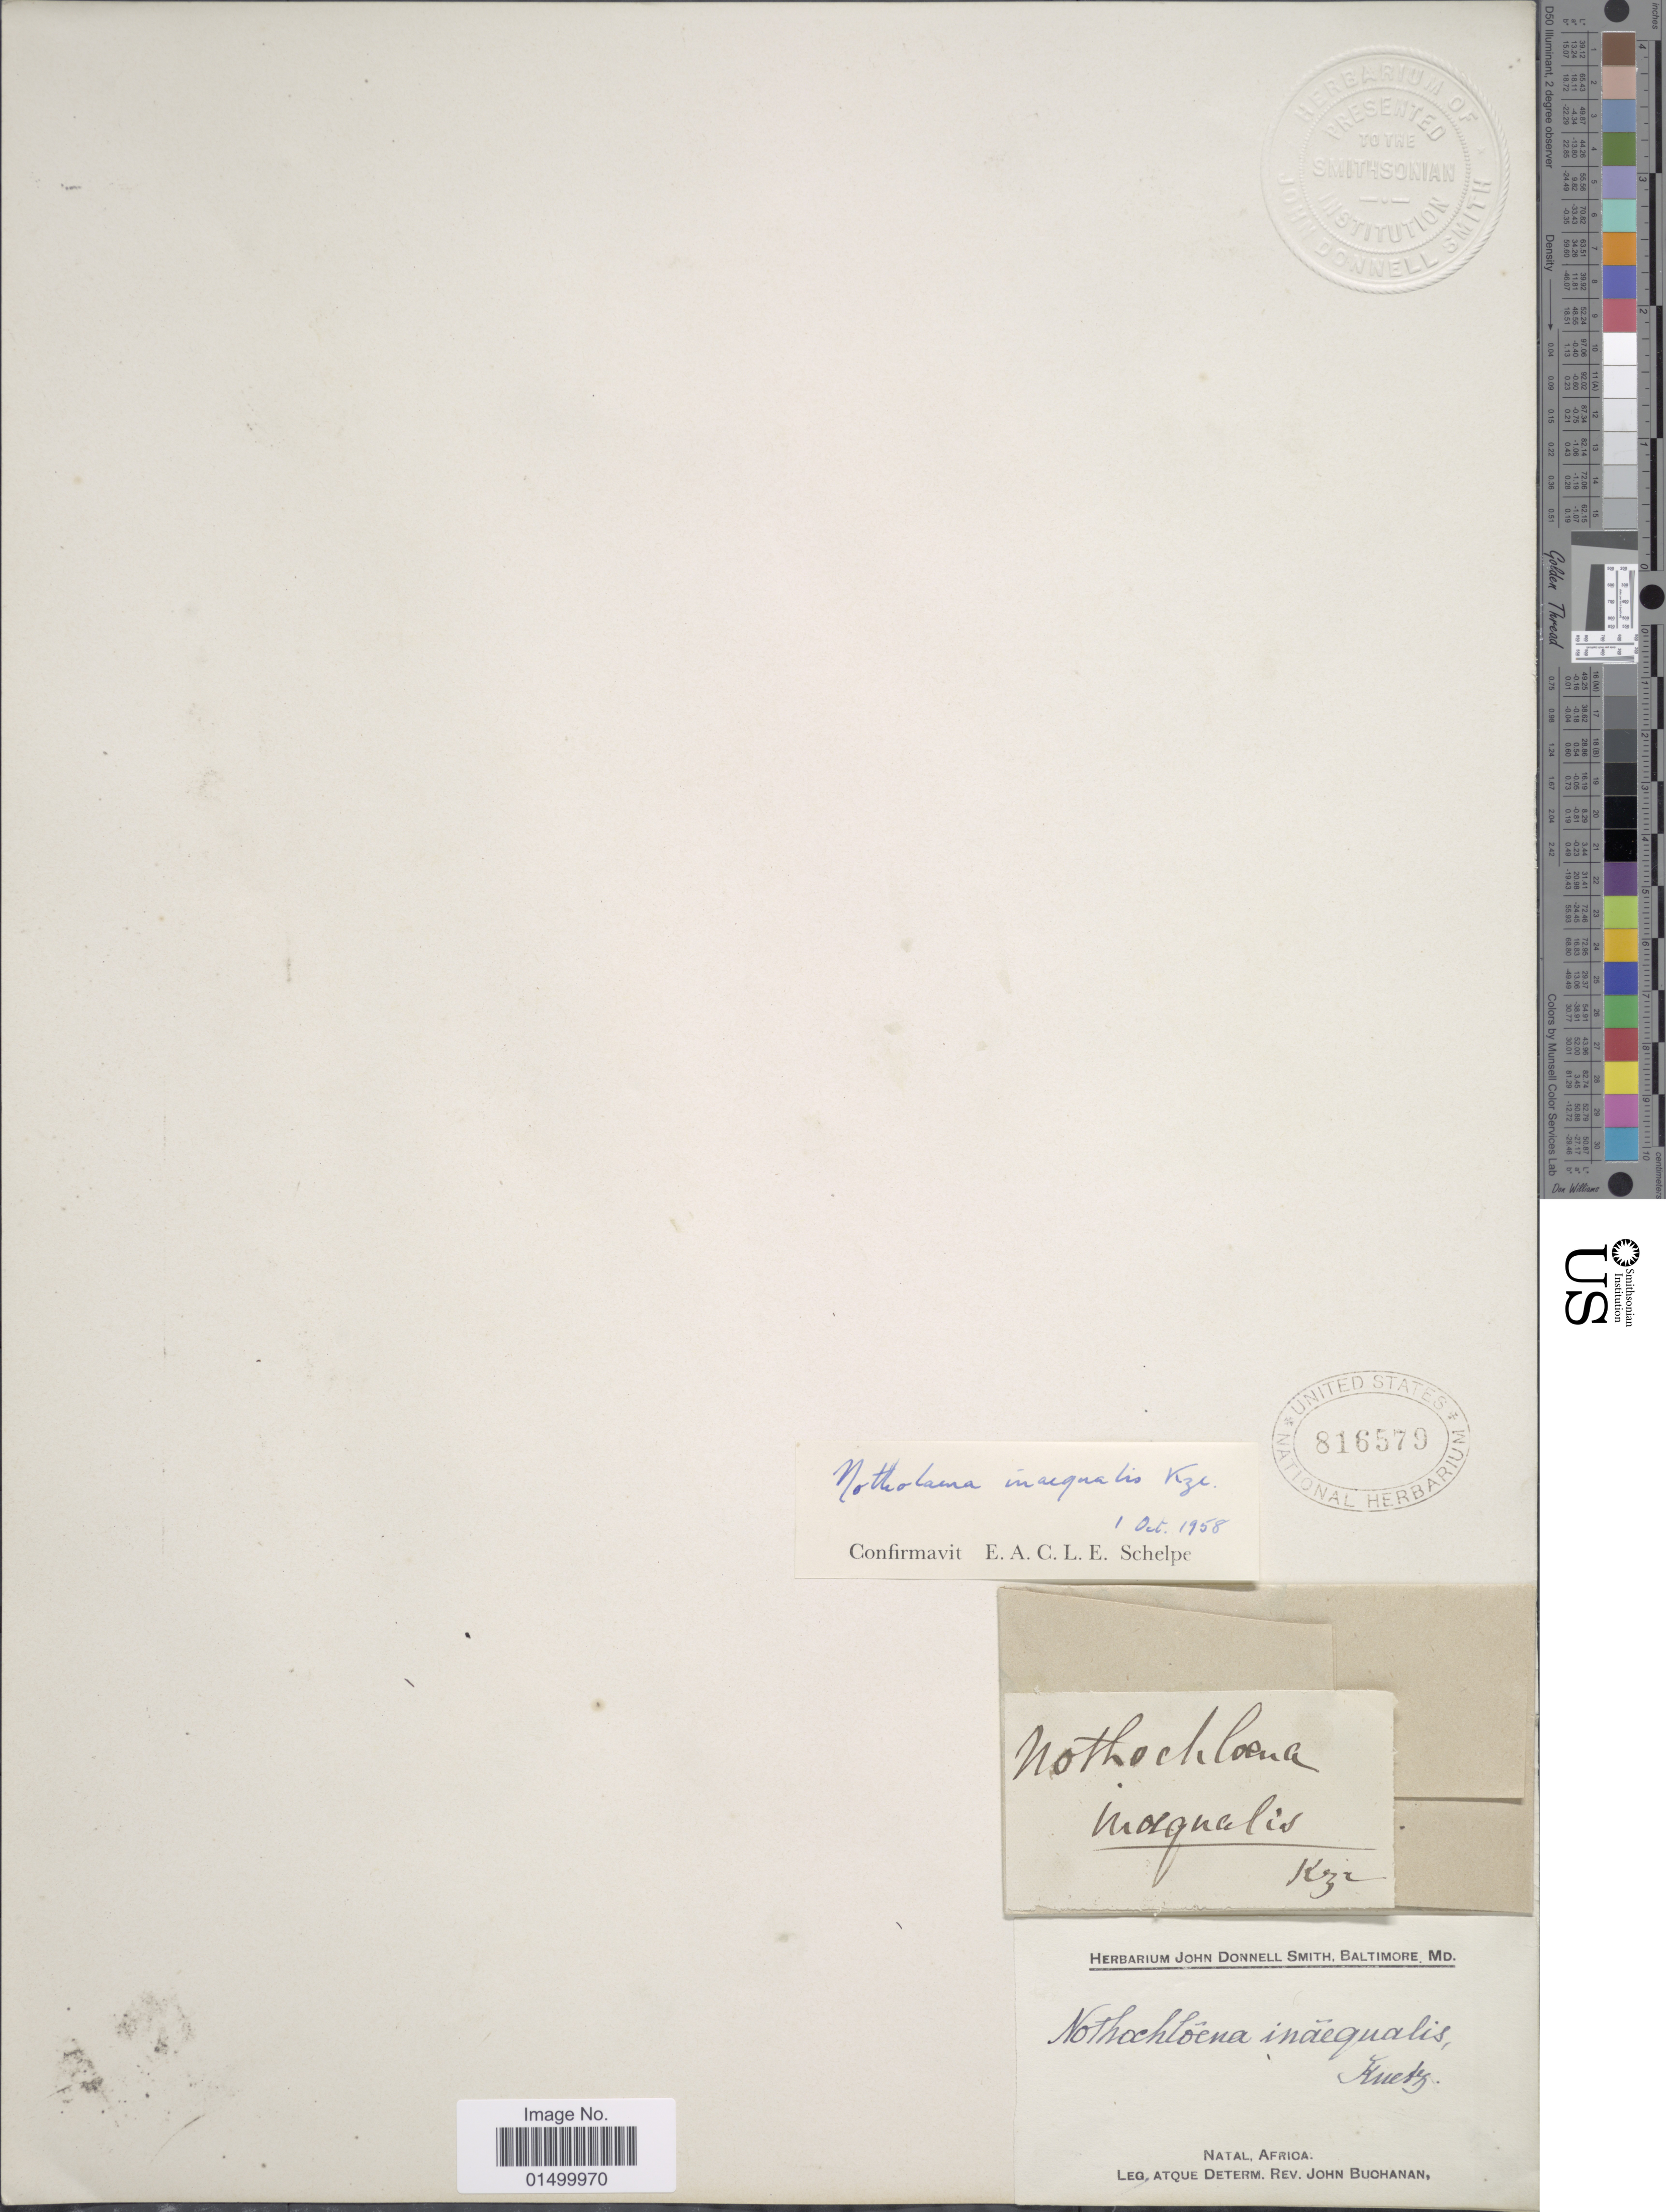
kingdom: Plantae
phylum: Tracheophyta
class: Polypodiopsida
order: Polypodiales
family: Pteridaceae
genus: Cheilanthes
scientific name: Cheilanthes inaequalis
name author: (Kunze) Mett.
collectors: J. Buchanan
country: South Africa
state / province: KwaZulu-Natal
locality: Natal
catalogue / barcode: US 816579